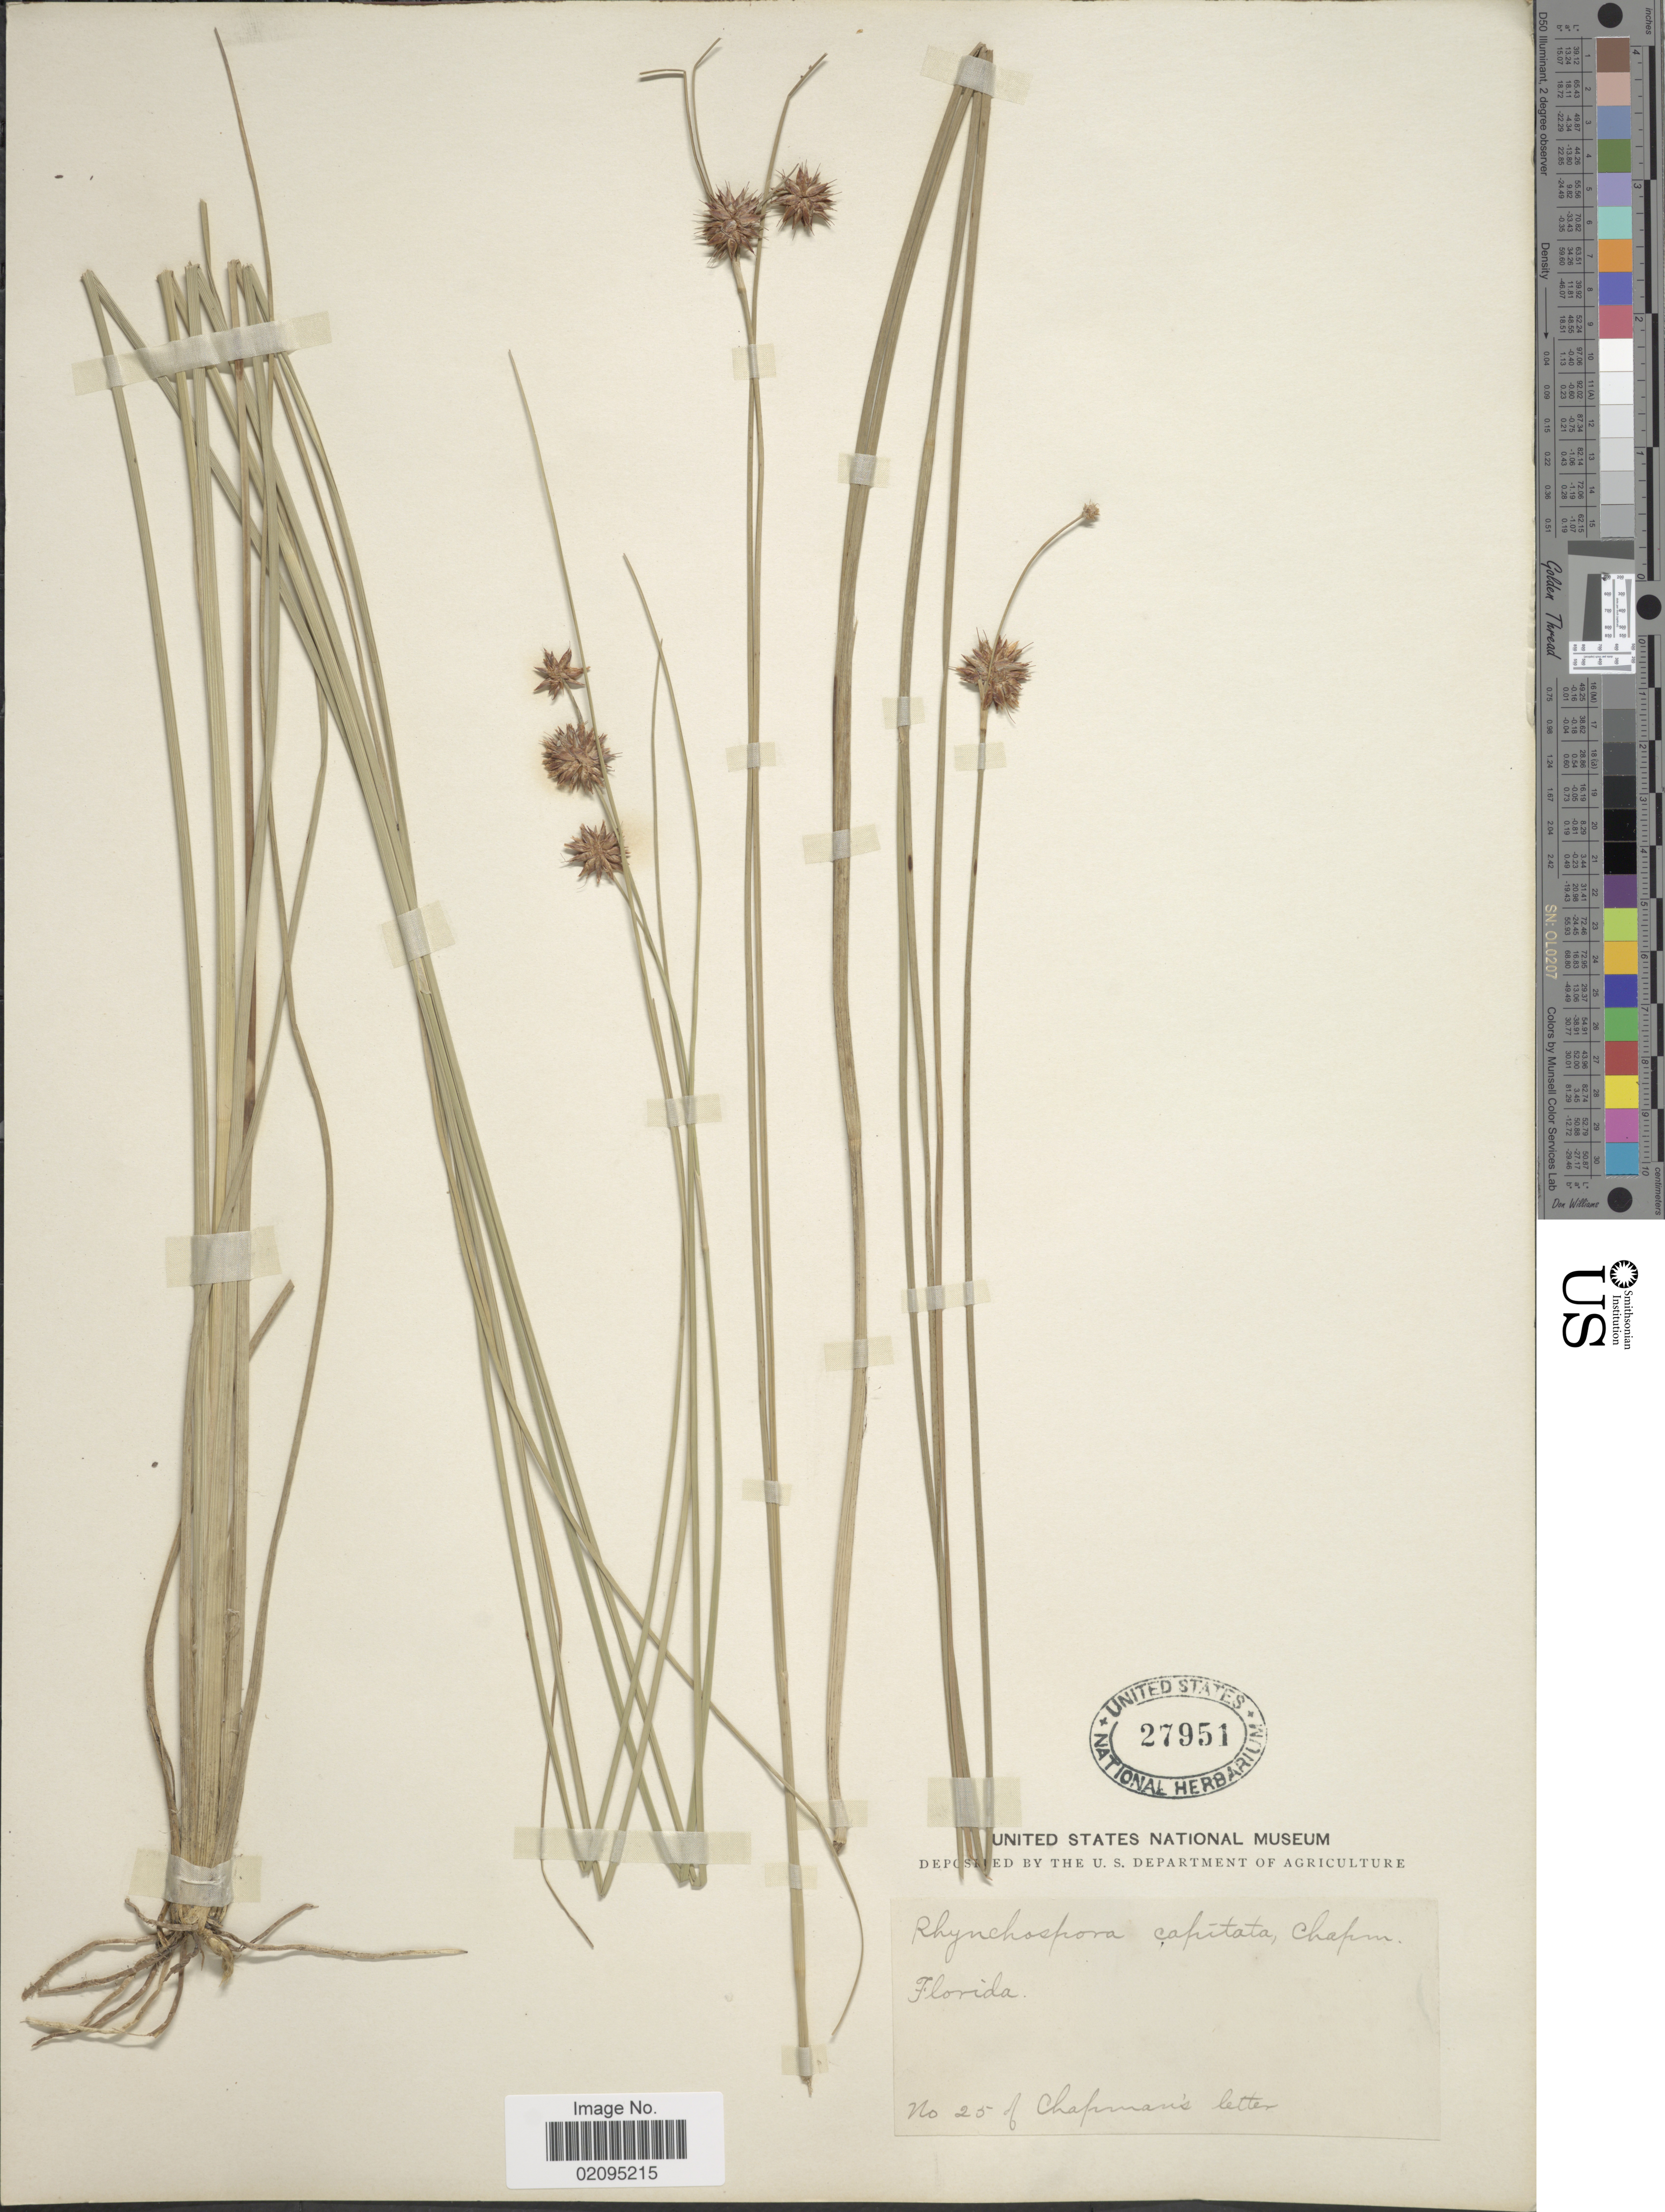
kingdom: Plantae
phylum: Tracheophyta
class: Liliopsida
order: Poales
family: Cyperaceae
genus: Rhynchospora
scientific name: Rhynchospora tracyi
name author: Britton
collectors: A. Chapman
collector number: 25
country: United States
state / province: Florida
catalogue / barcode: US 27951